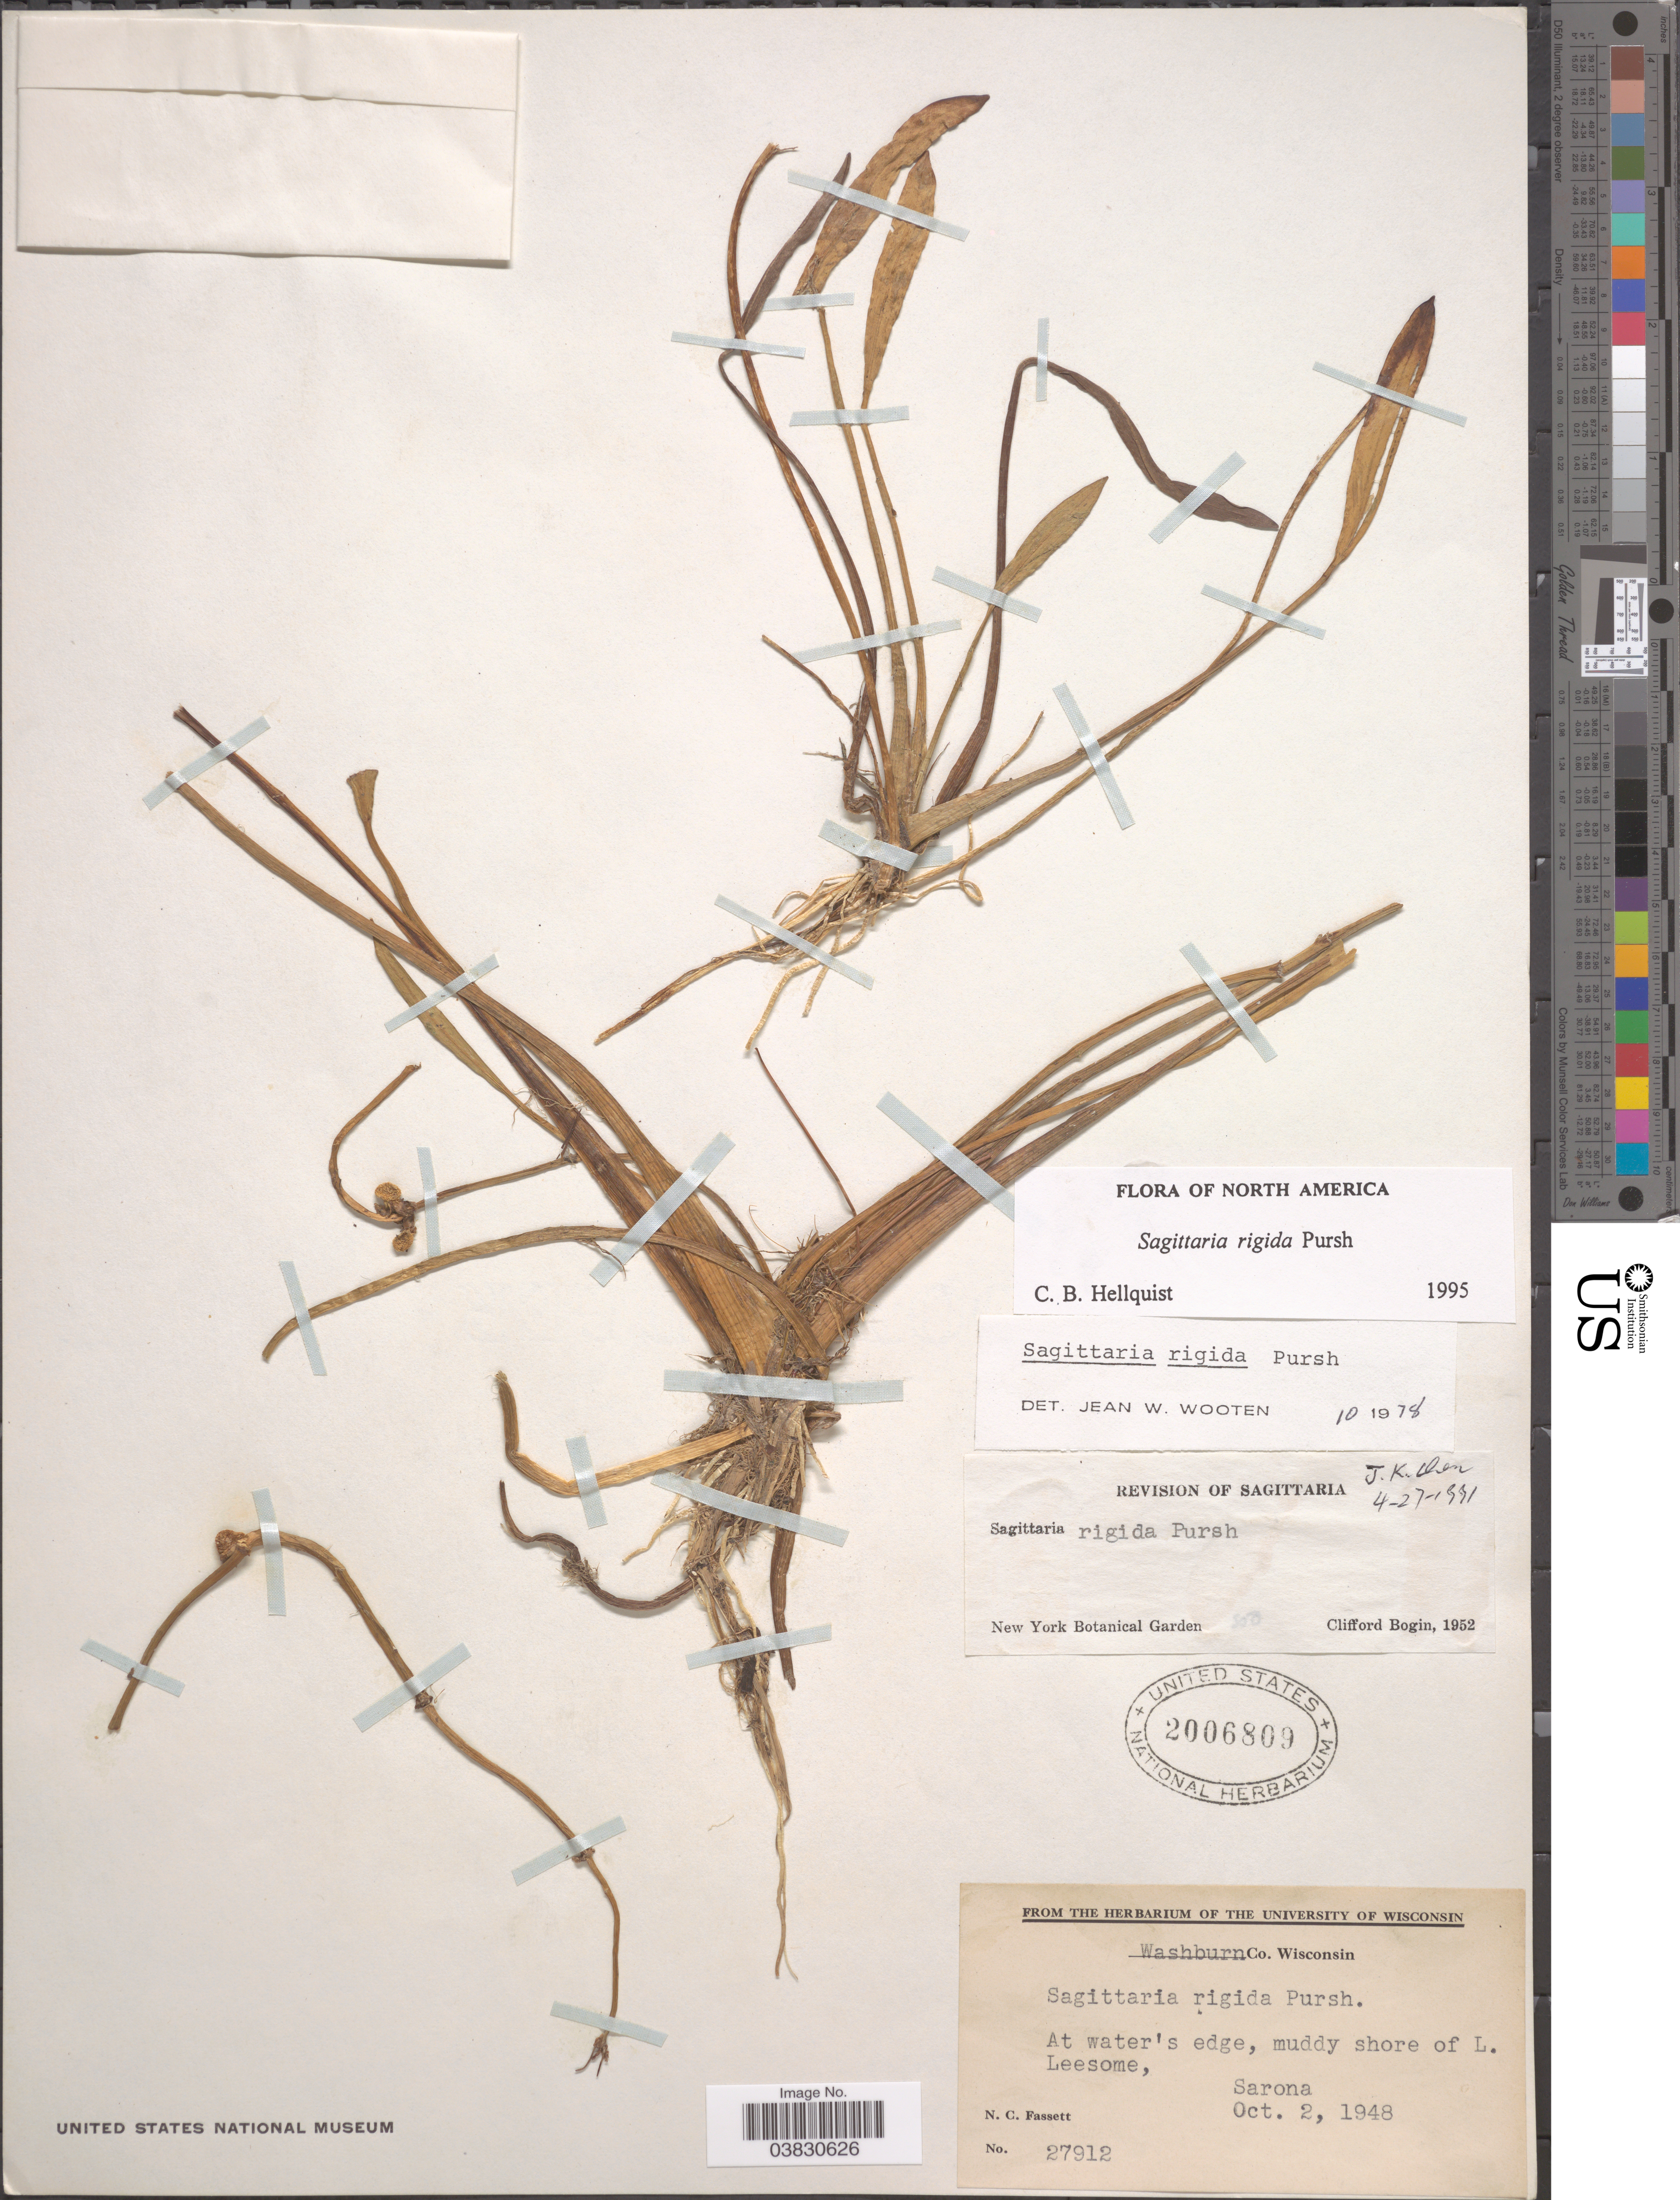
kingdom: Plantae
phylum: Tracheophyta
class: Liliopsida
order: Alismatales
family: Alismataceae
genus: Sagittaria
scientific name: Sagittaria rigida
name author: Pursh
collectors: N. C. Fassett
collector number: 27912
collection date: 1948-10-02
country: United States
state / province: Wisconsin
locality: Washburn Co. At water's edge, muddy shore of L. Leesome, Sarona.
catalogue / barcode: US 2006809